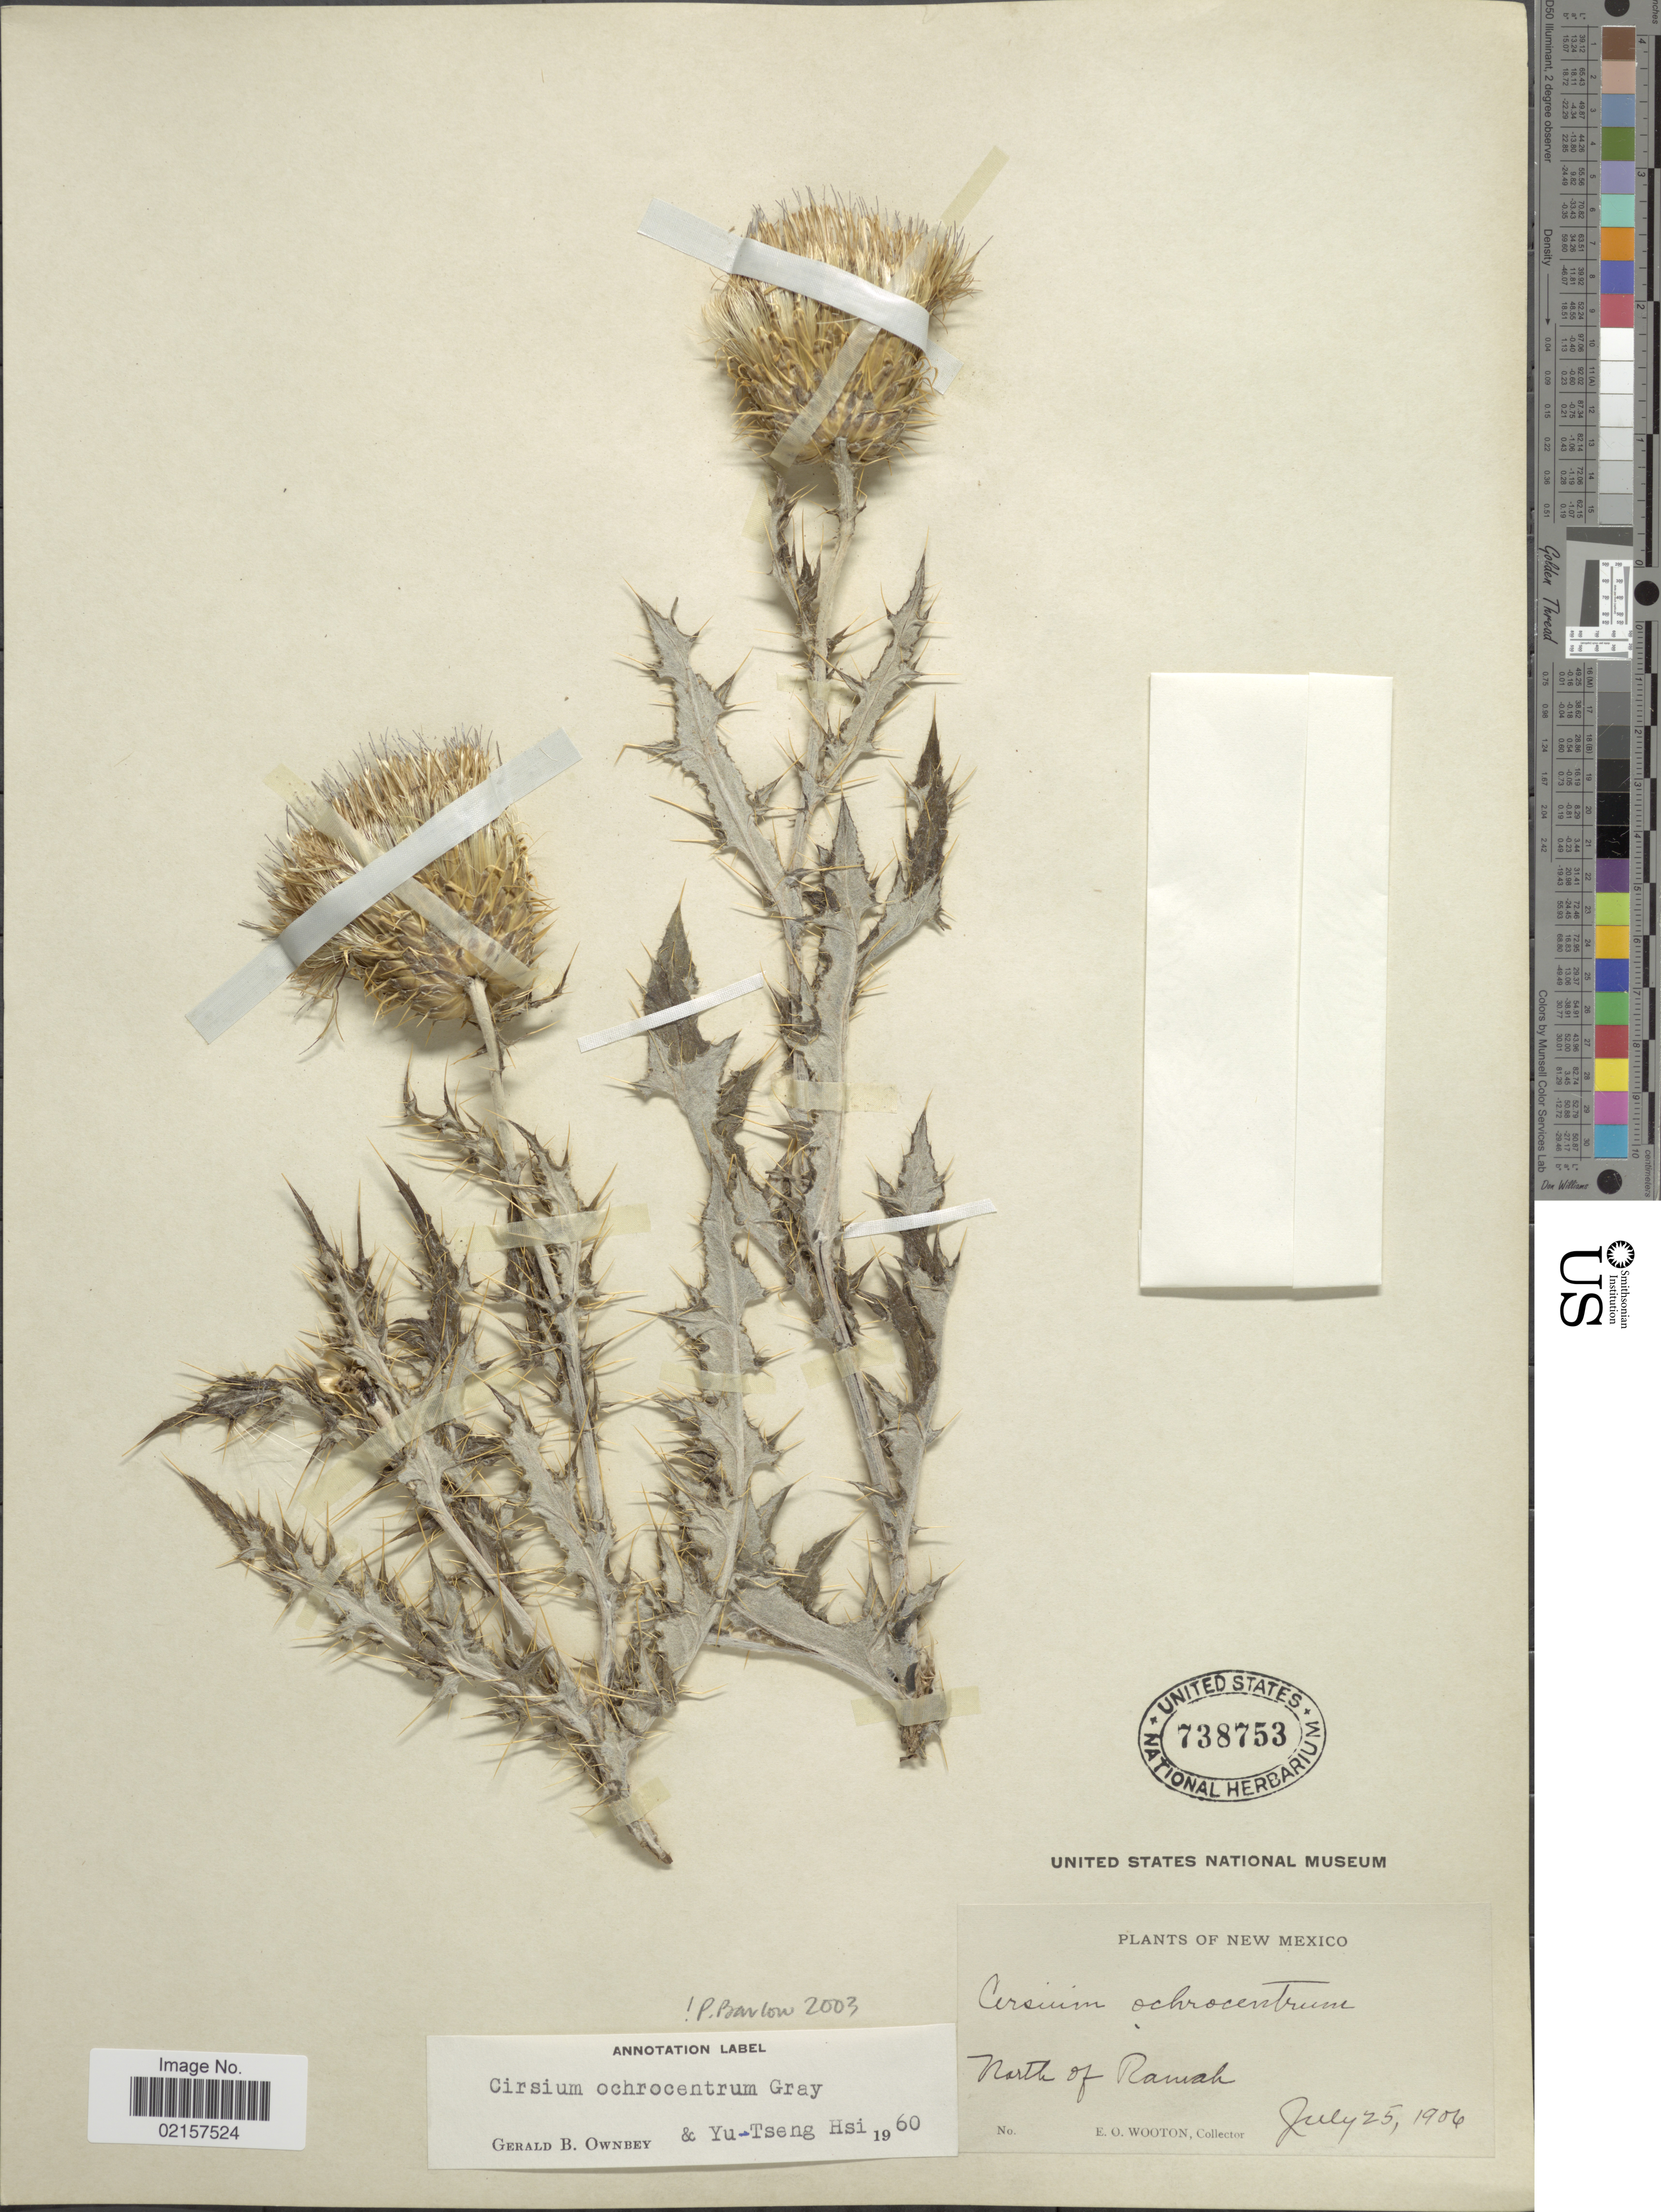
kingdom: Plantae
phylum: Tracheophyta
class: Magnoliopsida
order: Asterales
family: Asteraceae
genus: Cirsium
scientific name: Cirsium ochrocentrum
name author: A. Gray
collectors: E. O. Wooton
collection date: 1906-07-25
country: United States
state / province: New Mexico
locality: North of Ramah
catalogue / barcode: US 738753